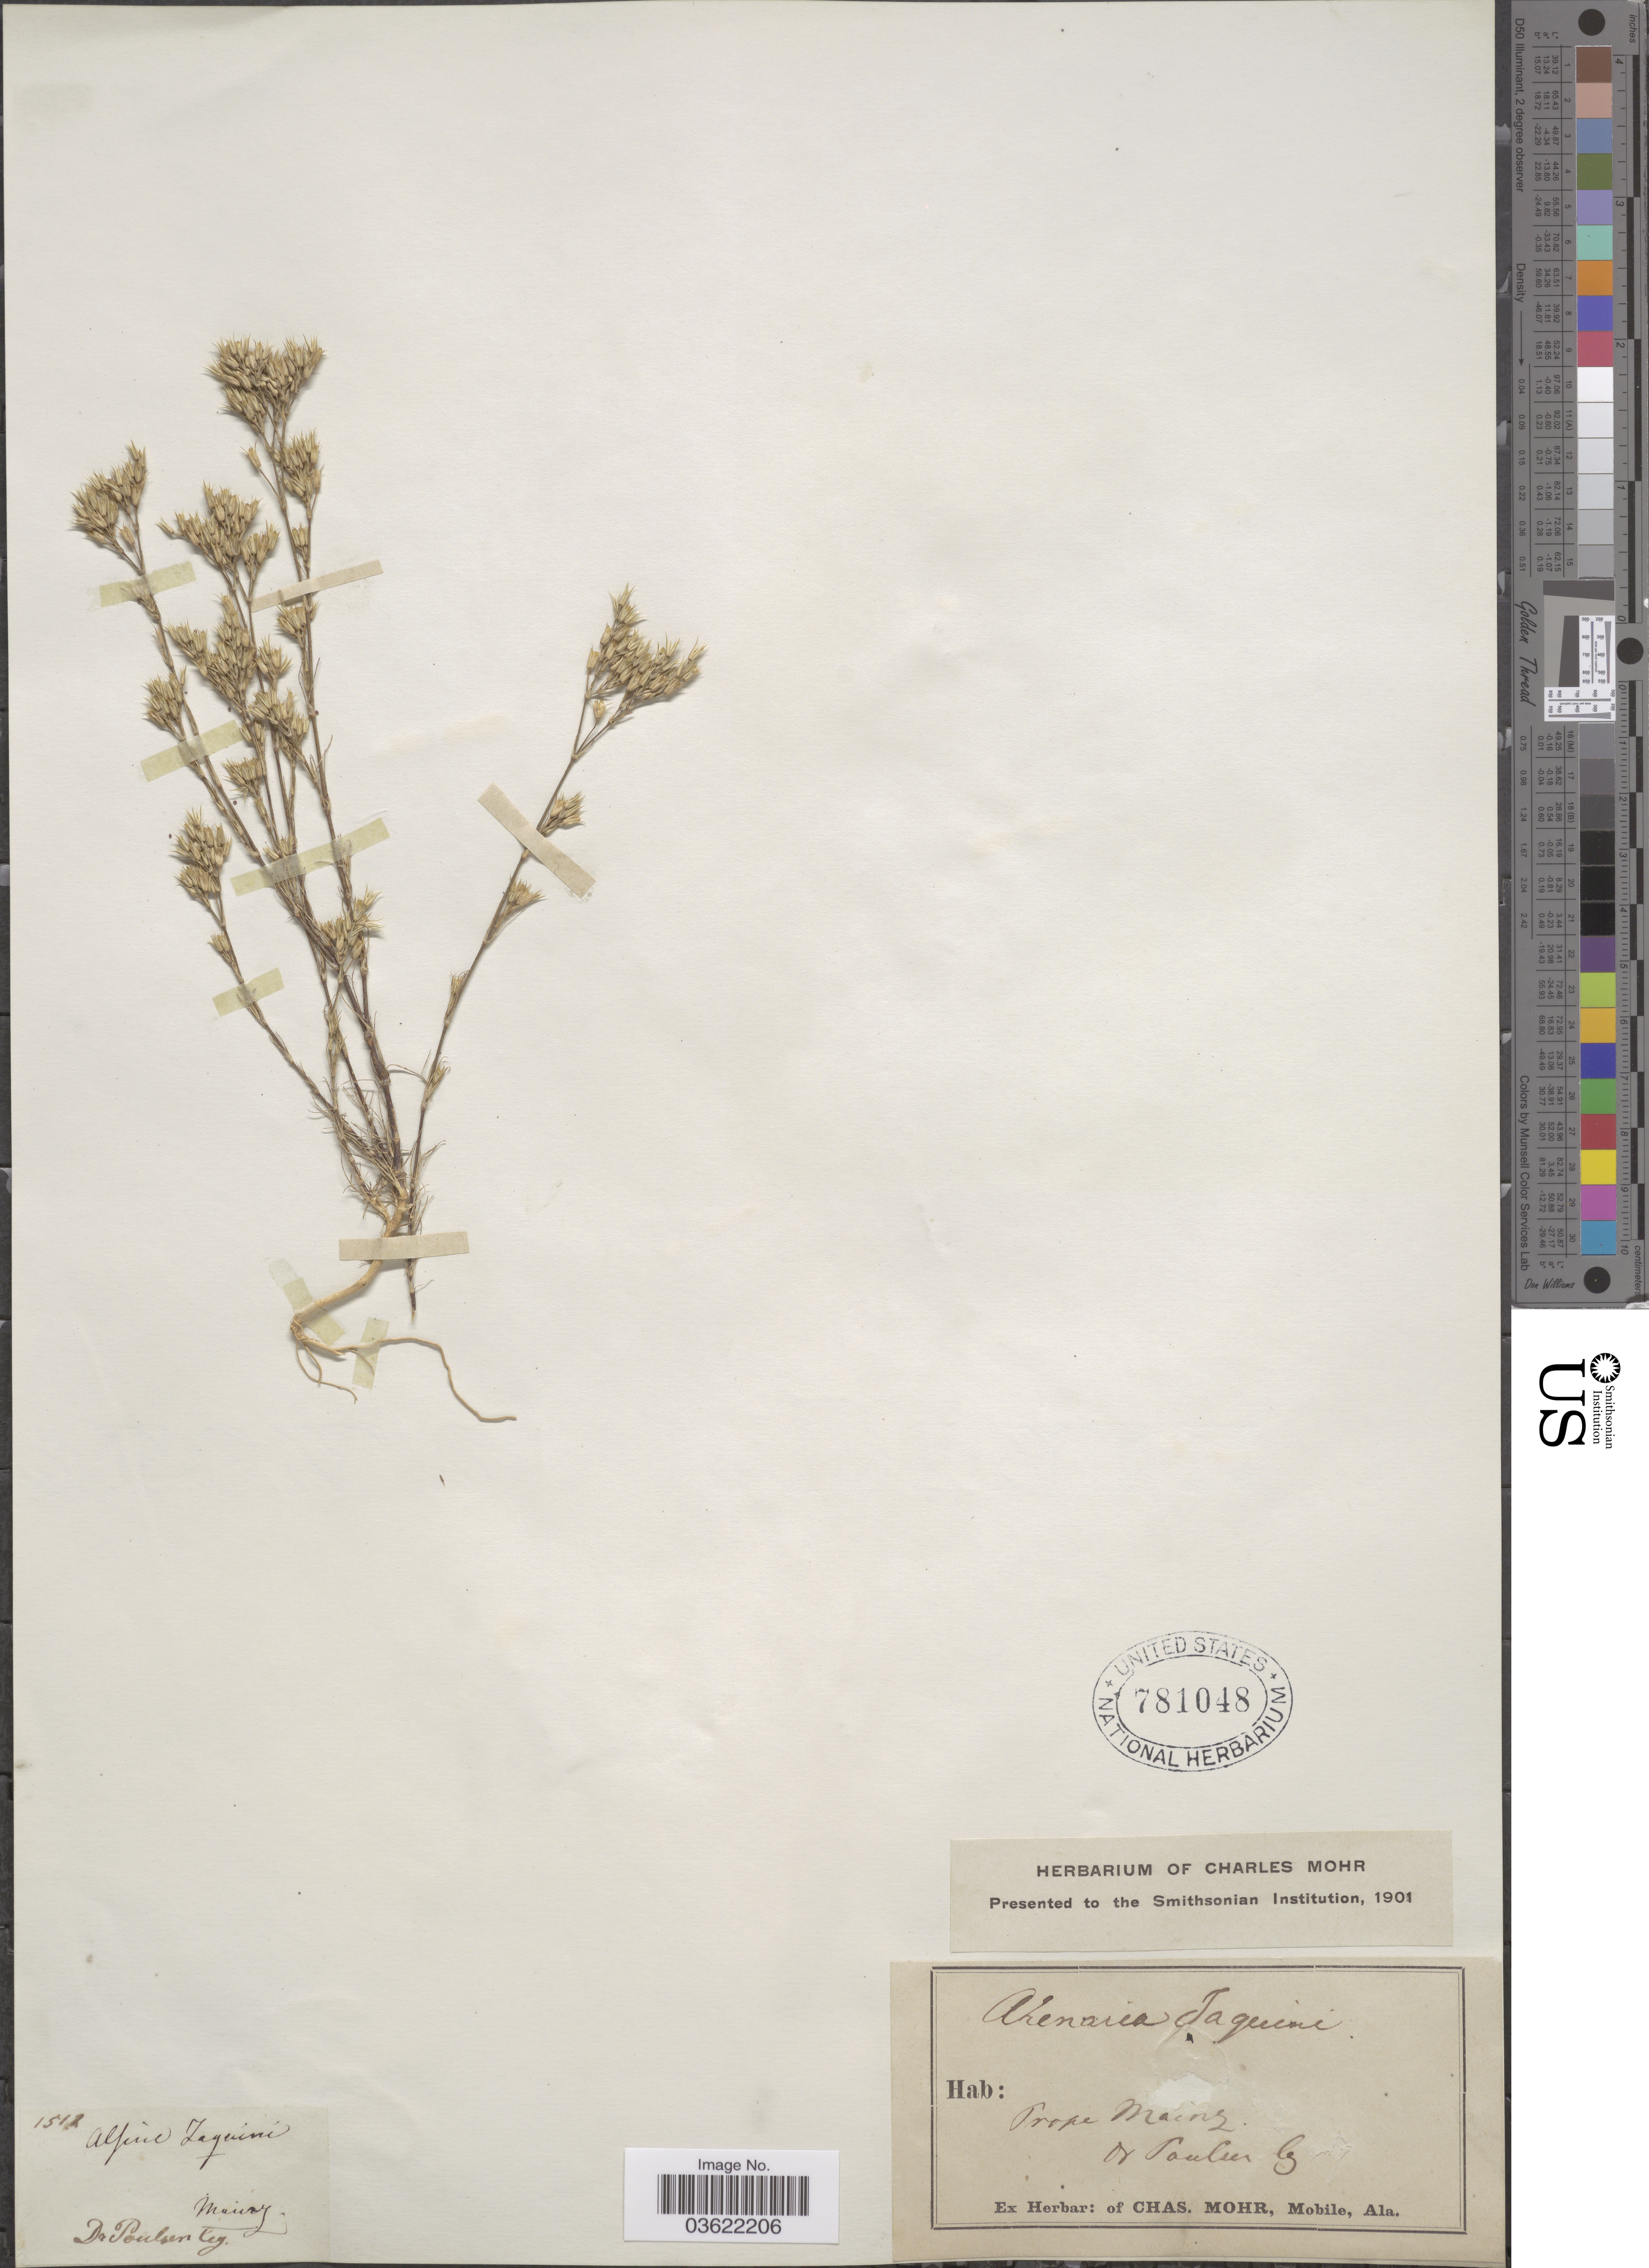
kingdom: Plantae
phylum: Tracheophyta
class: Magnoliopsida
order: Caryophyllales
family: Caryophyllaceae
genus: Arenaria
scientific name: Arenaria jacquiniana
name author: Koch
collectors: -- Poulsen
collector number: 1512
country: Germany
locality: Prope Mainz.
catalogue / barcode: US 781048